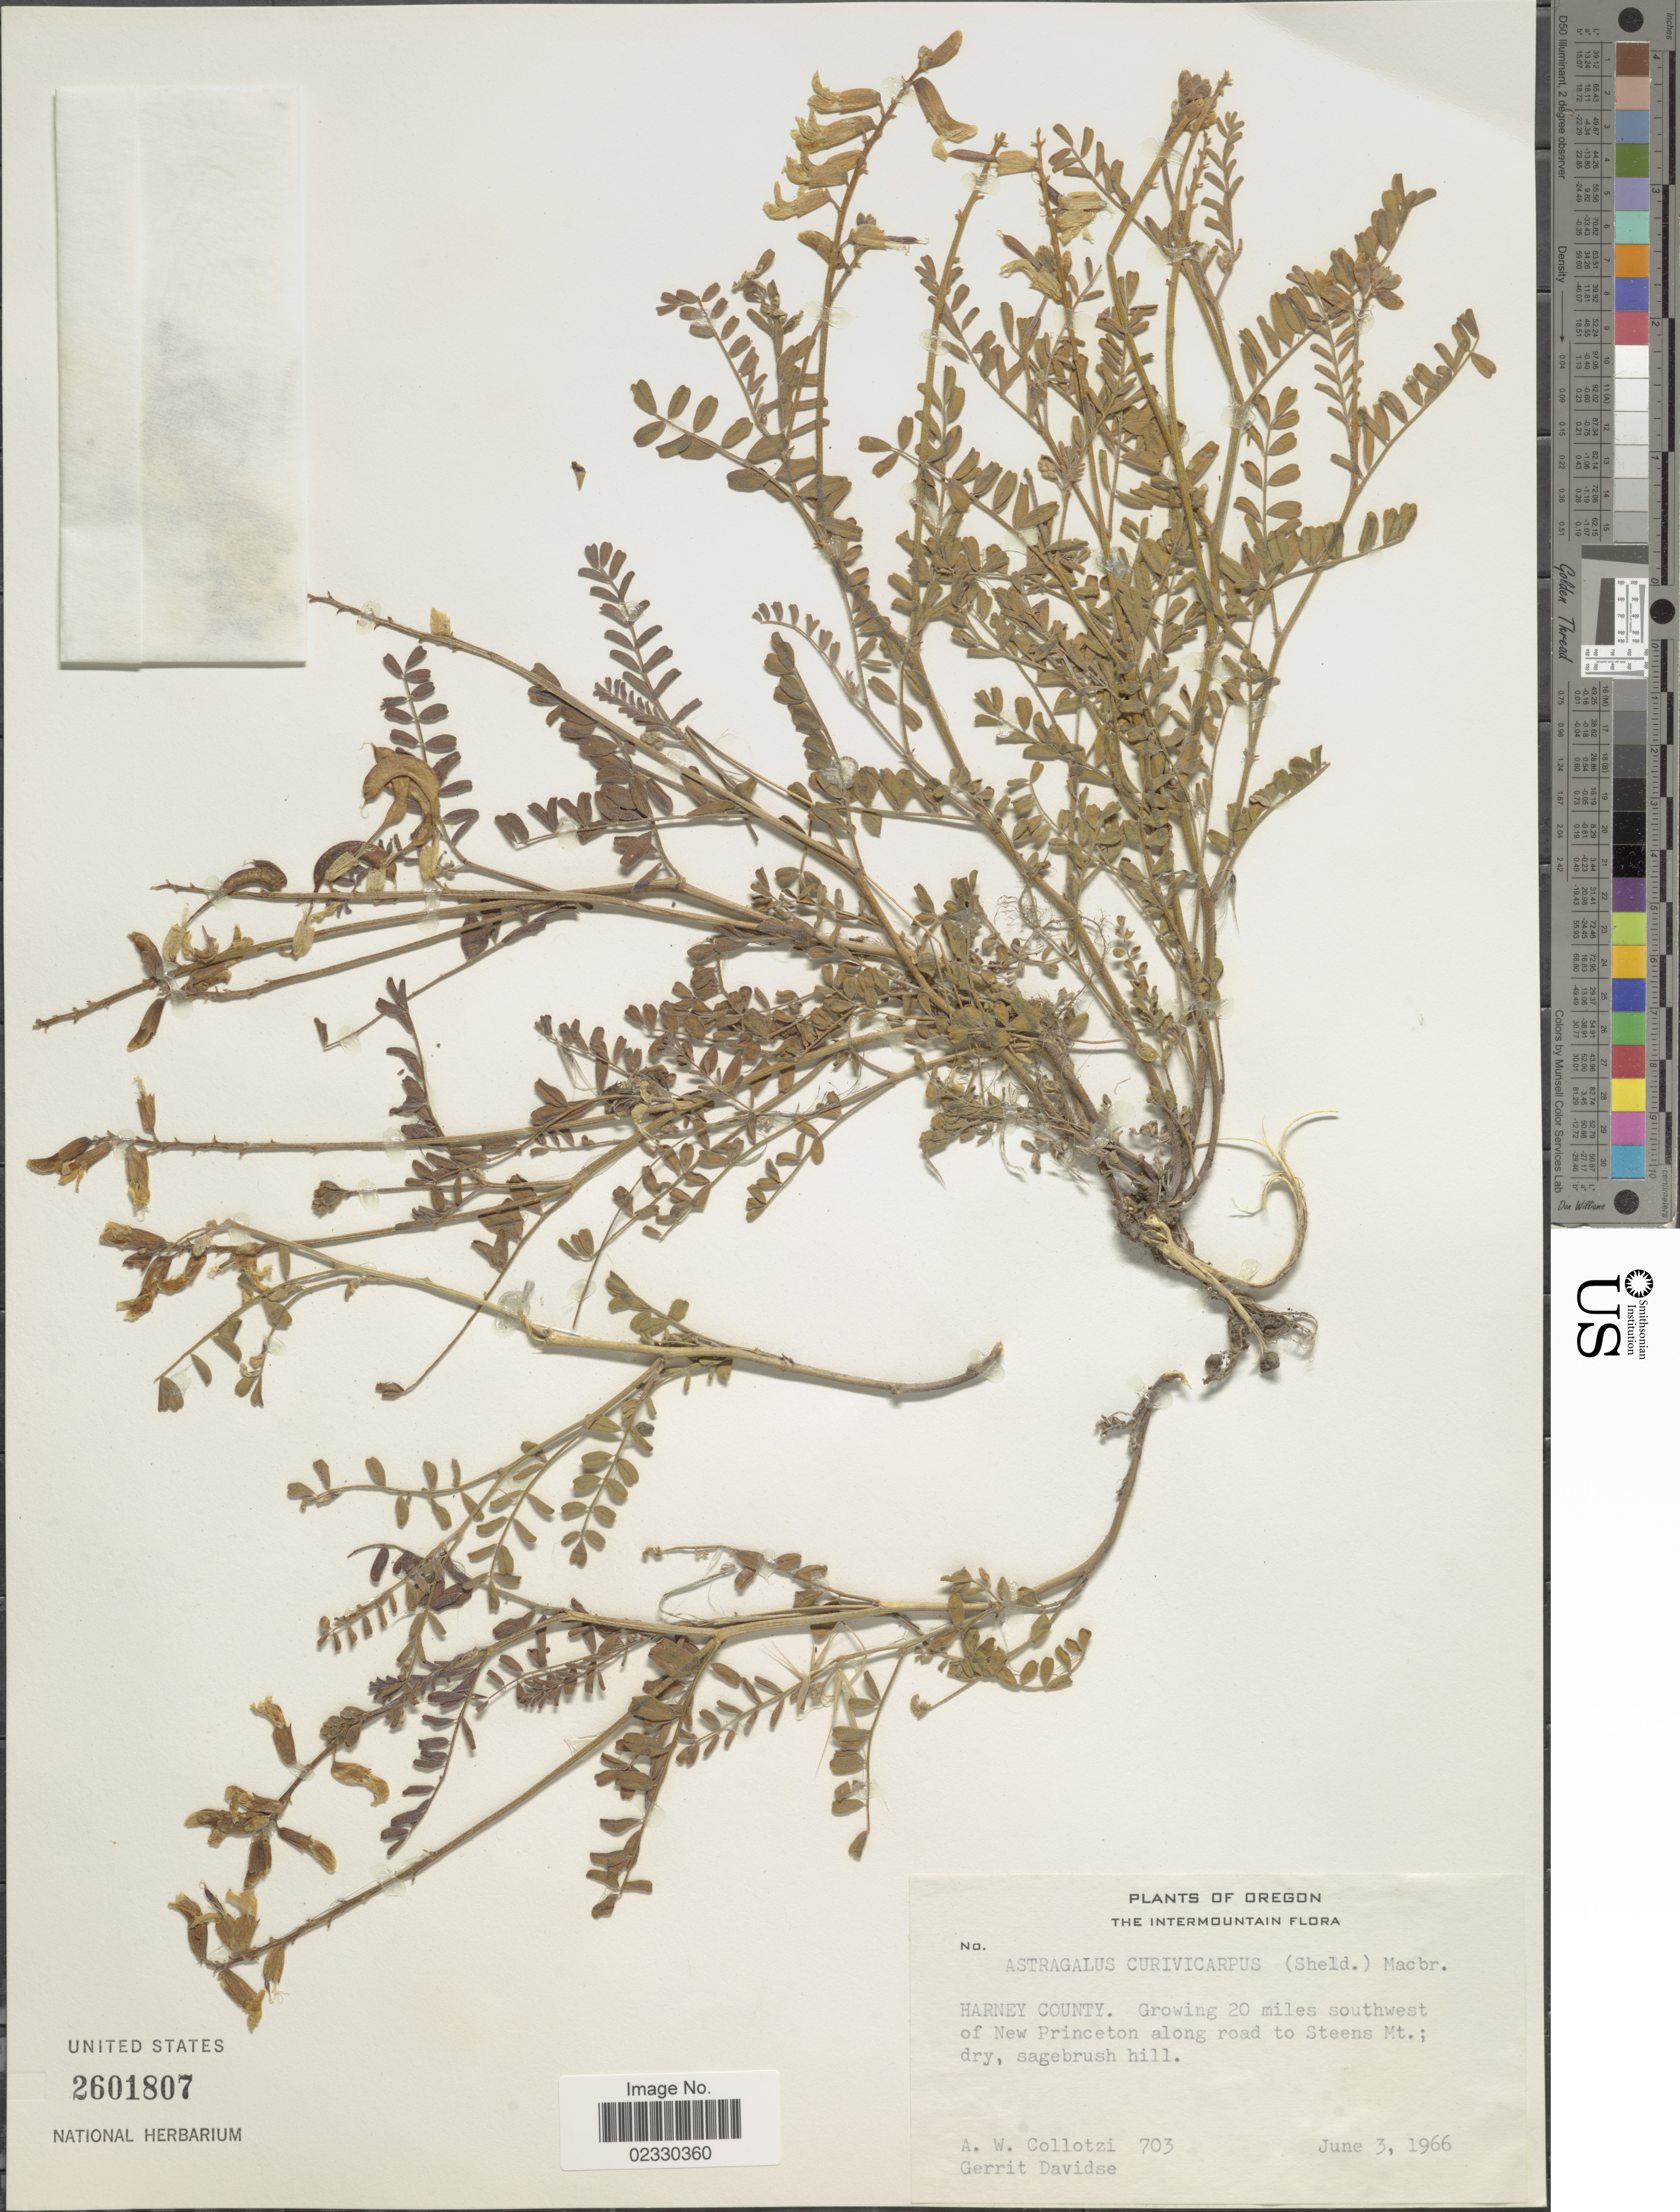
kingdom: Plantae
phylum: Tracheophyta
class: Magnoliopsida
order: Fabales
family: Fabaceae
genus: Astragalus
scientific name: Astragalus curvicarpus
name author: (A. Heller) J.F. Macbr.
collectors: A. W. Collotzi & G. Davidse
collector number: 703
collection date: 1966-06-03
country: United States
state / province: Oregon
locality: The Intermountain, Harner County, growing 20 miles southwest of New Princeton along road to Steens Mt.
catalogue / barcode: US 2601807